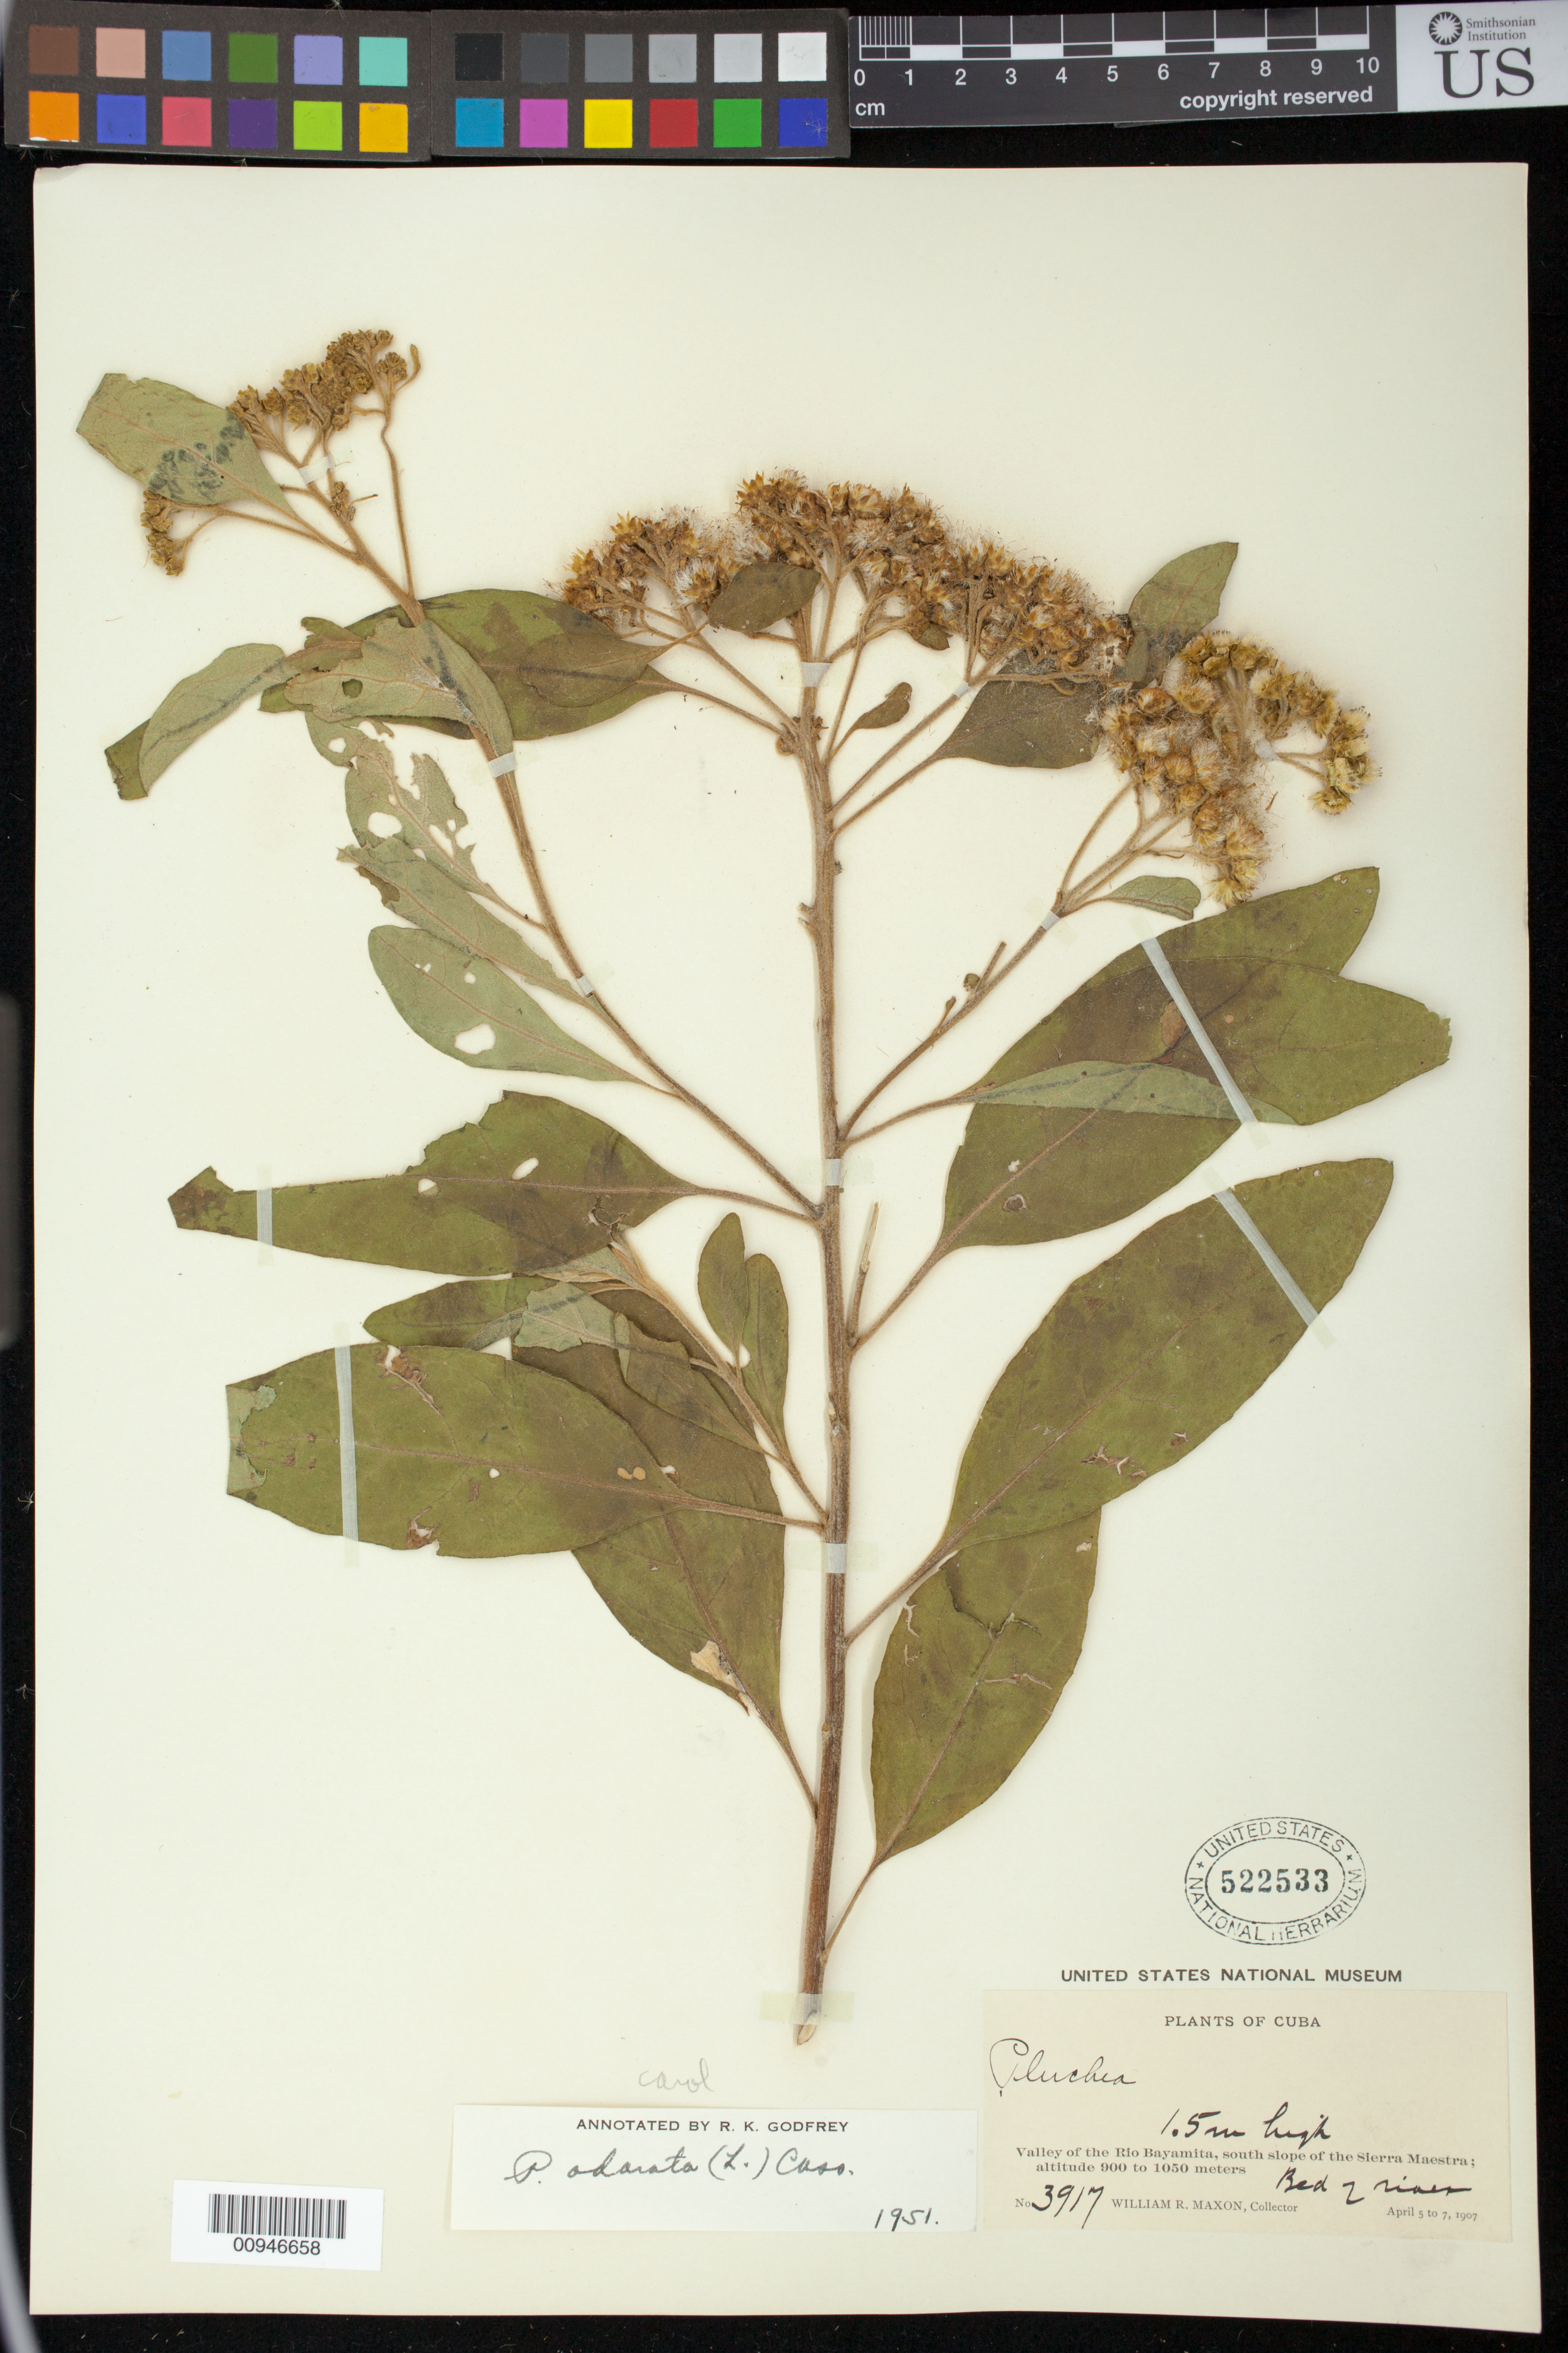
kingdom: Plantae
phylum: Tracheophyta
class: Magnoliopsida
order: Asterales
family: Asteraceae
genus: Pluchea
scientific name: Pluchea carolinensis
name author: (Jacq.) D. Don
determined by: Godfrey, R. K.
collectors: W. R. Maxon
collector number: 3917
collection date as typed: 05 Apr 1907 to 07 Apr 1907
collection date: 1907-04-05/1907-04-07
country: Cuba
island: Cuba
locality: Valley of the Rio Bayamita, south slope of the Sierra Maestra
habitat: River bed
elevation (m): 900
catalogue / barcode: US 522533